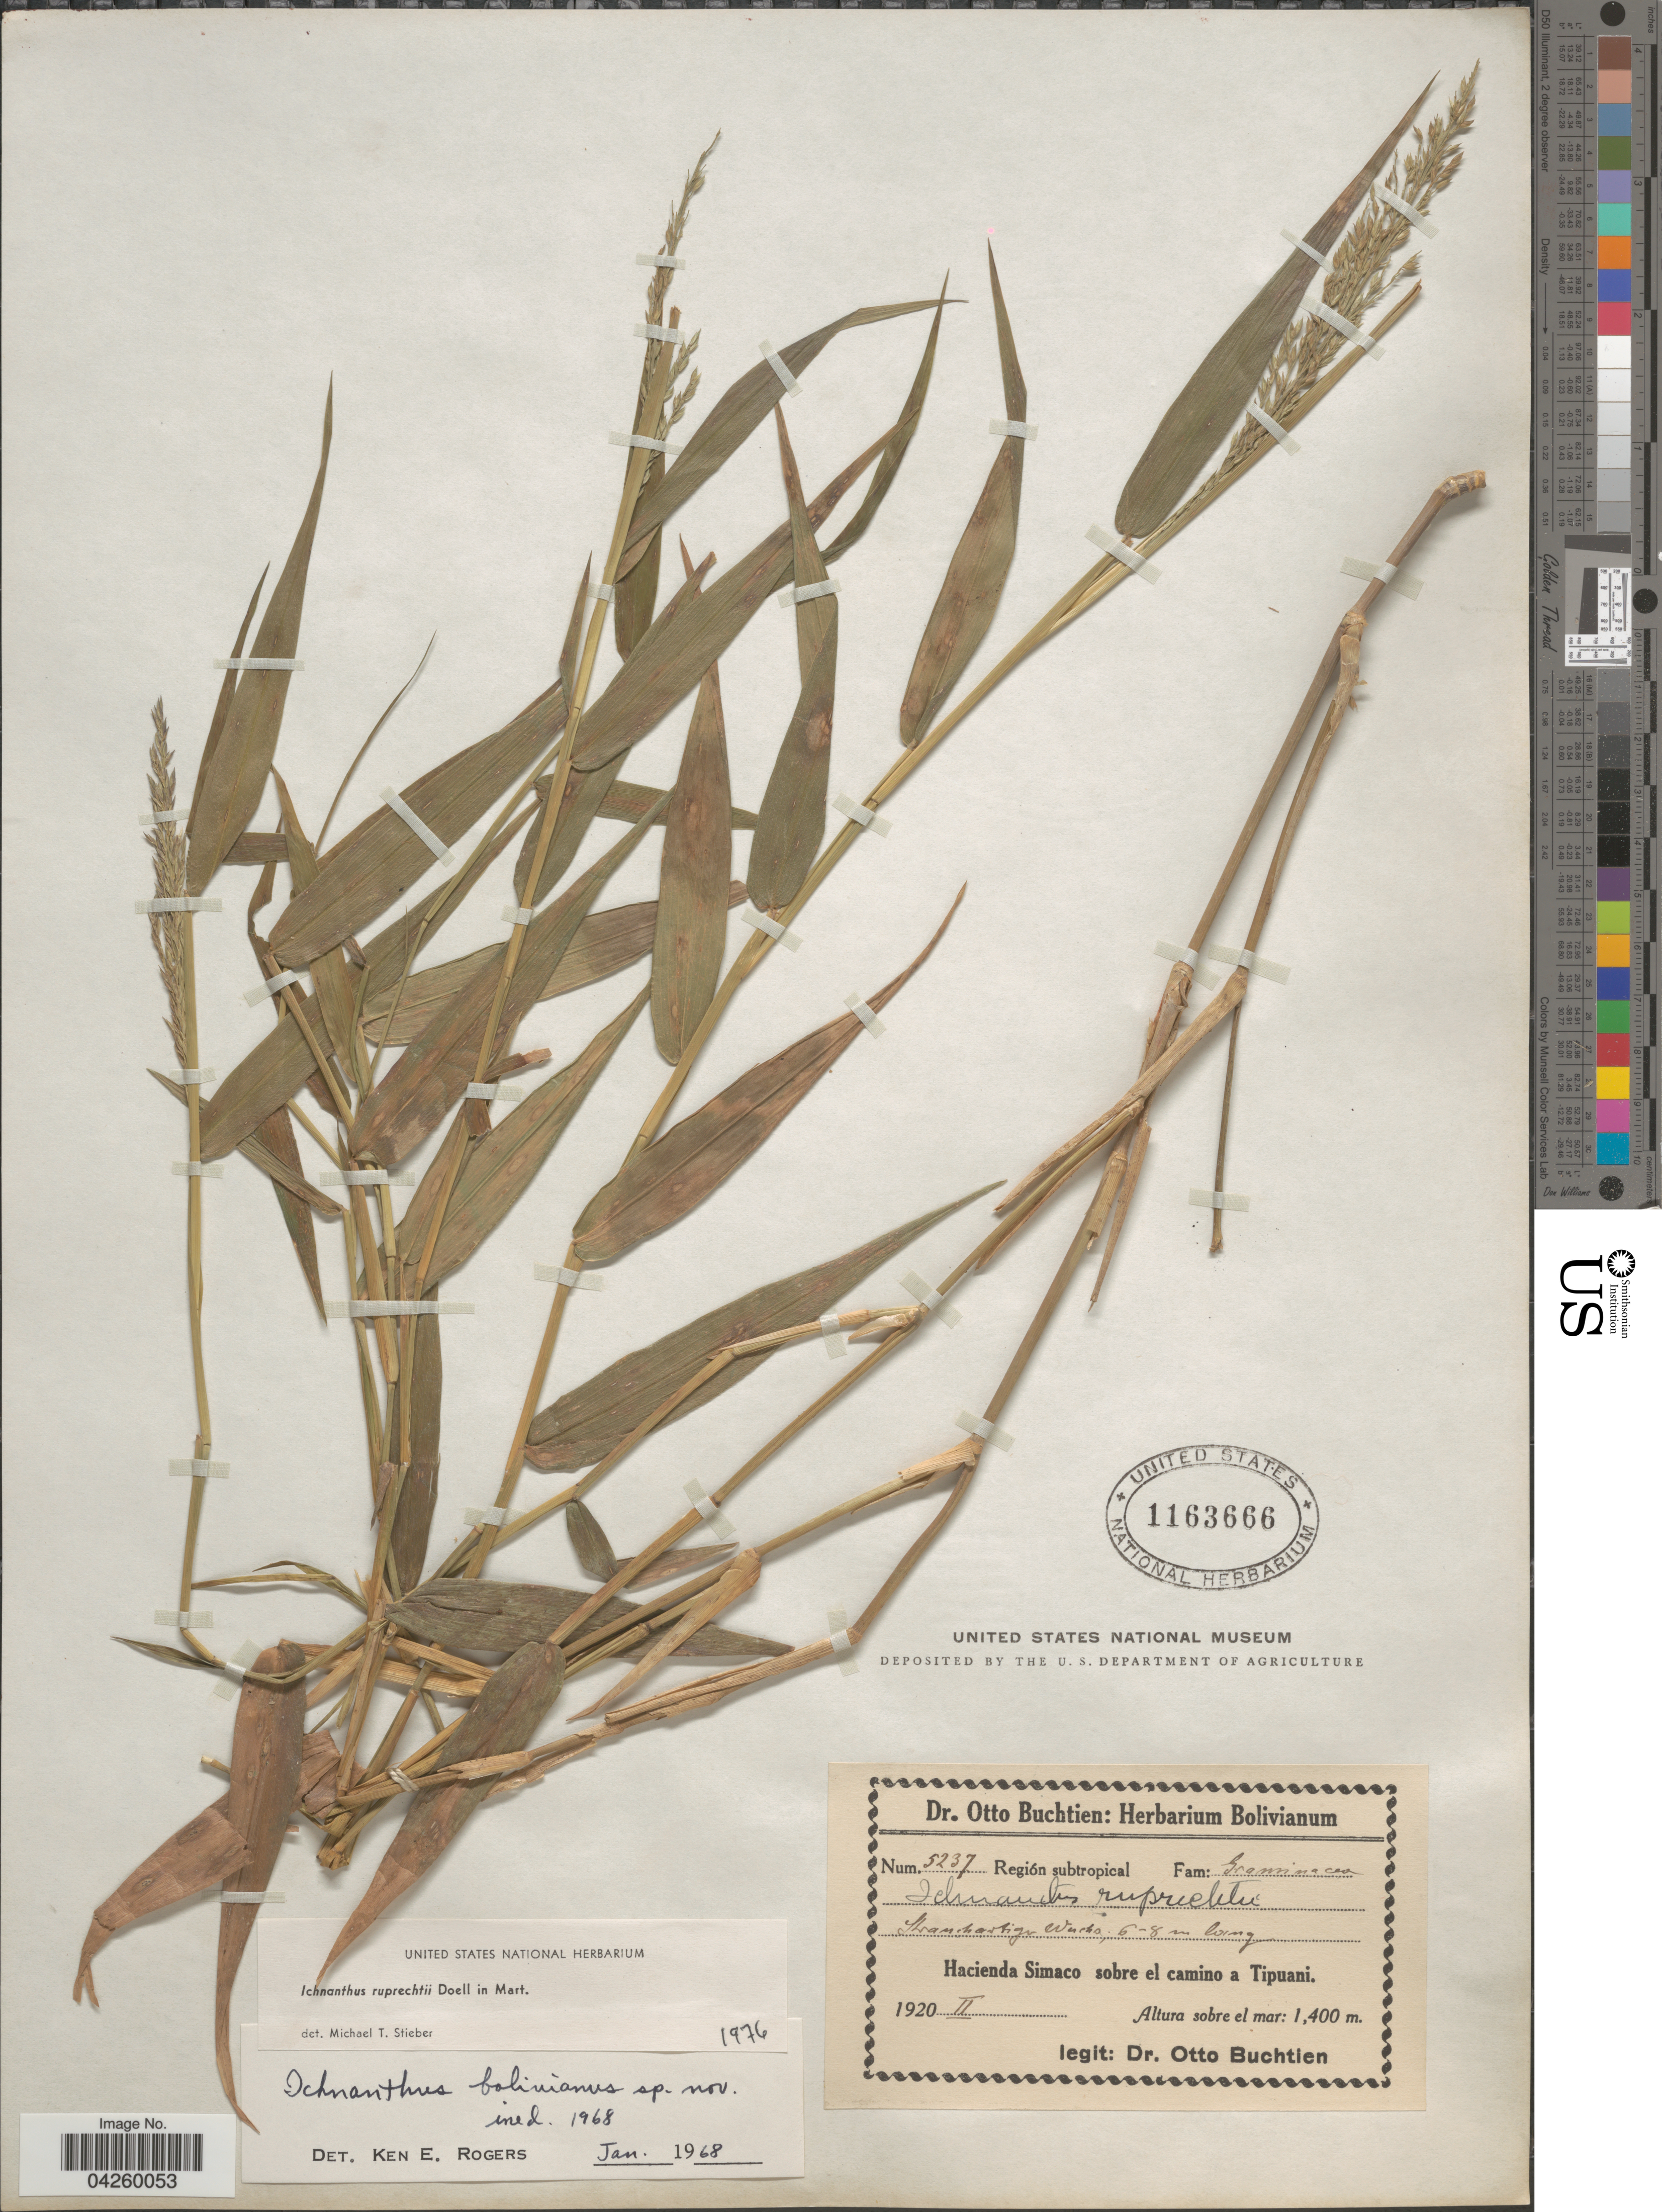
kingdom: Plantae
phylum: Tracheophyta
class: Liliopsida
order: Poales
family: Poaceae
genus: Ichnanthus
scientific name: Ichnanthus ruprechtii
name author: Döll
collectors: O. Buchtien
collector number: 5237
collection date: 1920-02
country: Bolivia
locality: Región subtropical. Hacienda Simaco sobre el camino a Tipuani.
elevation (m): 1400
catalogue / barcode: US 1163666